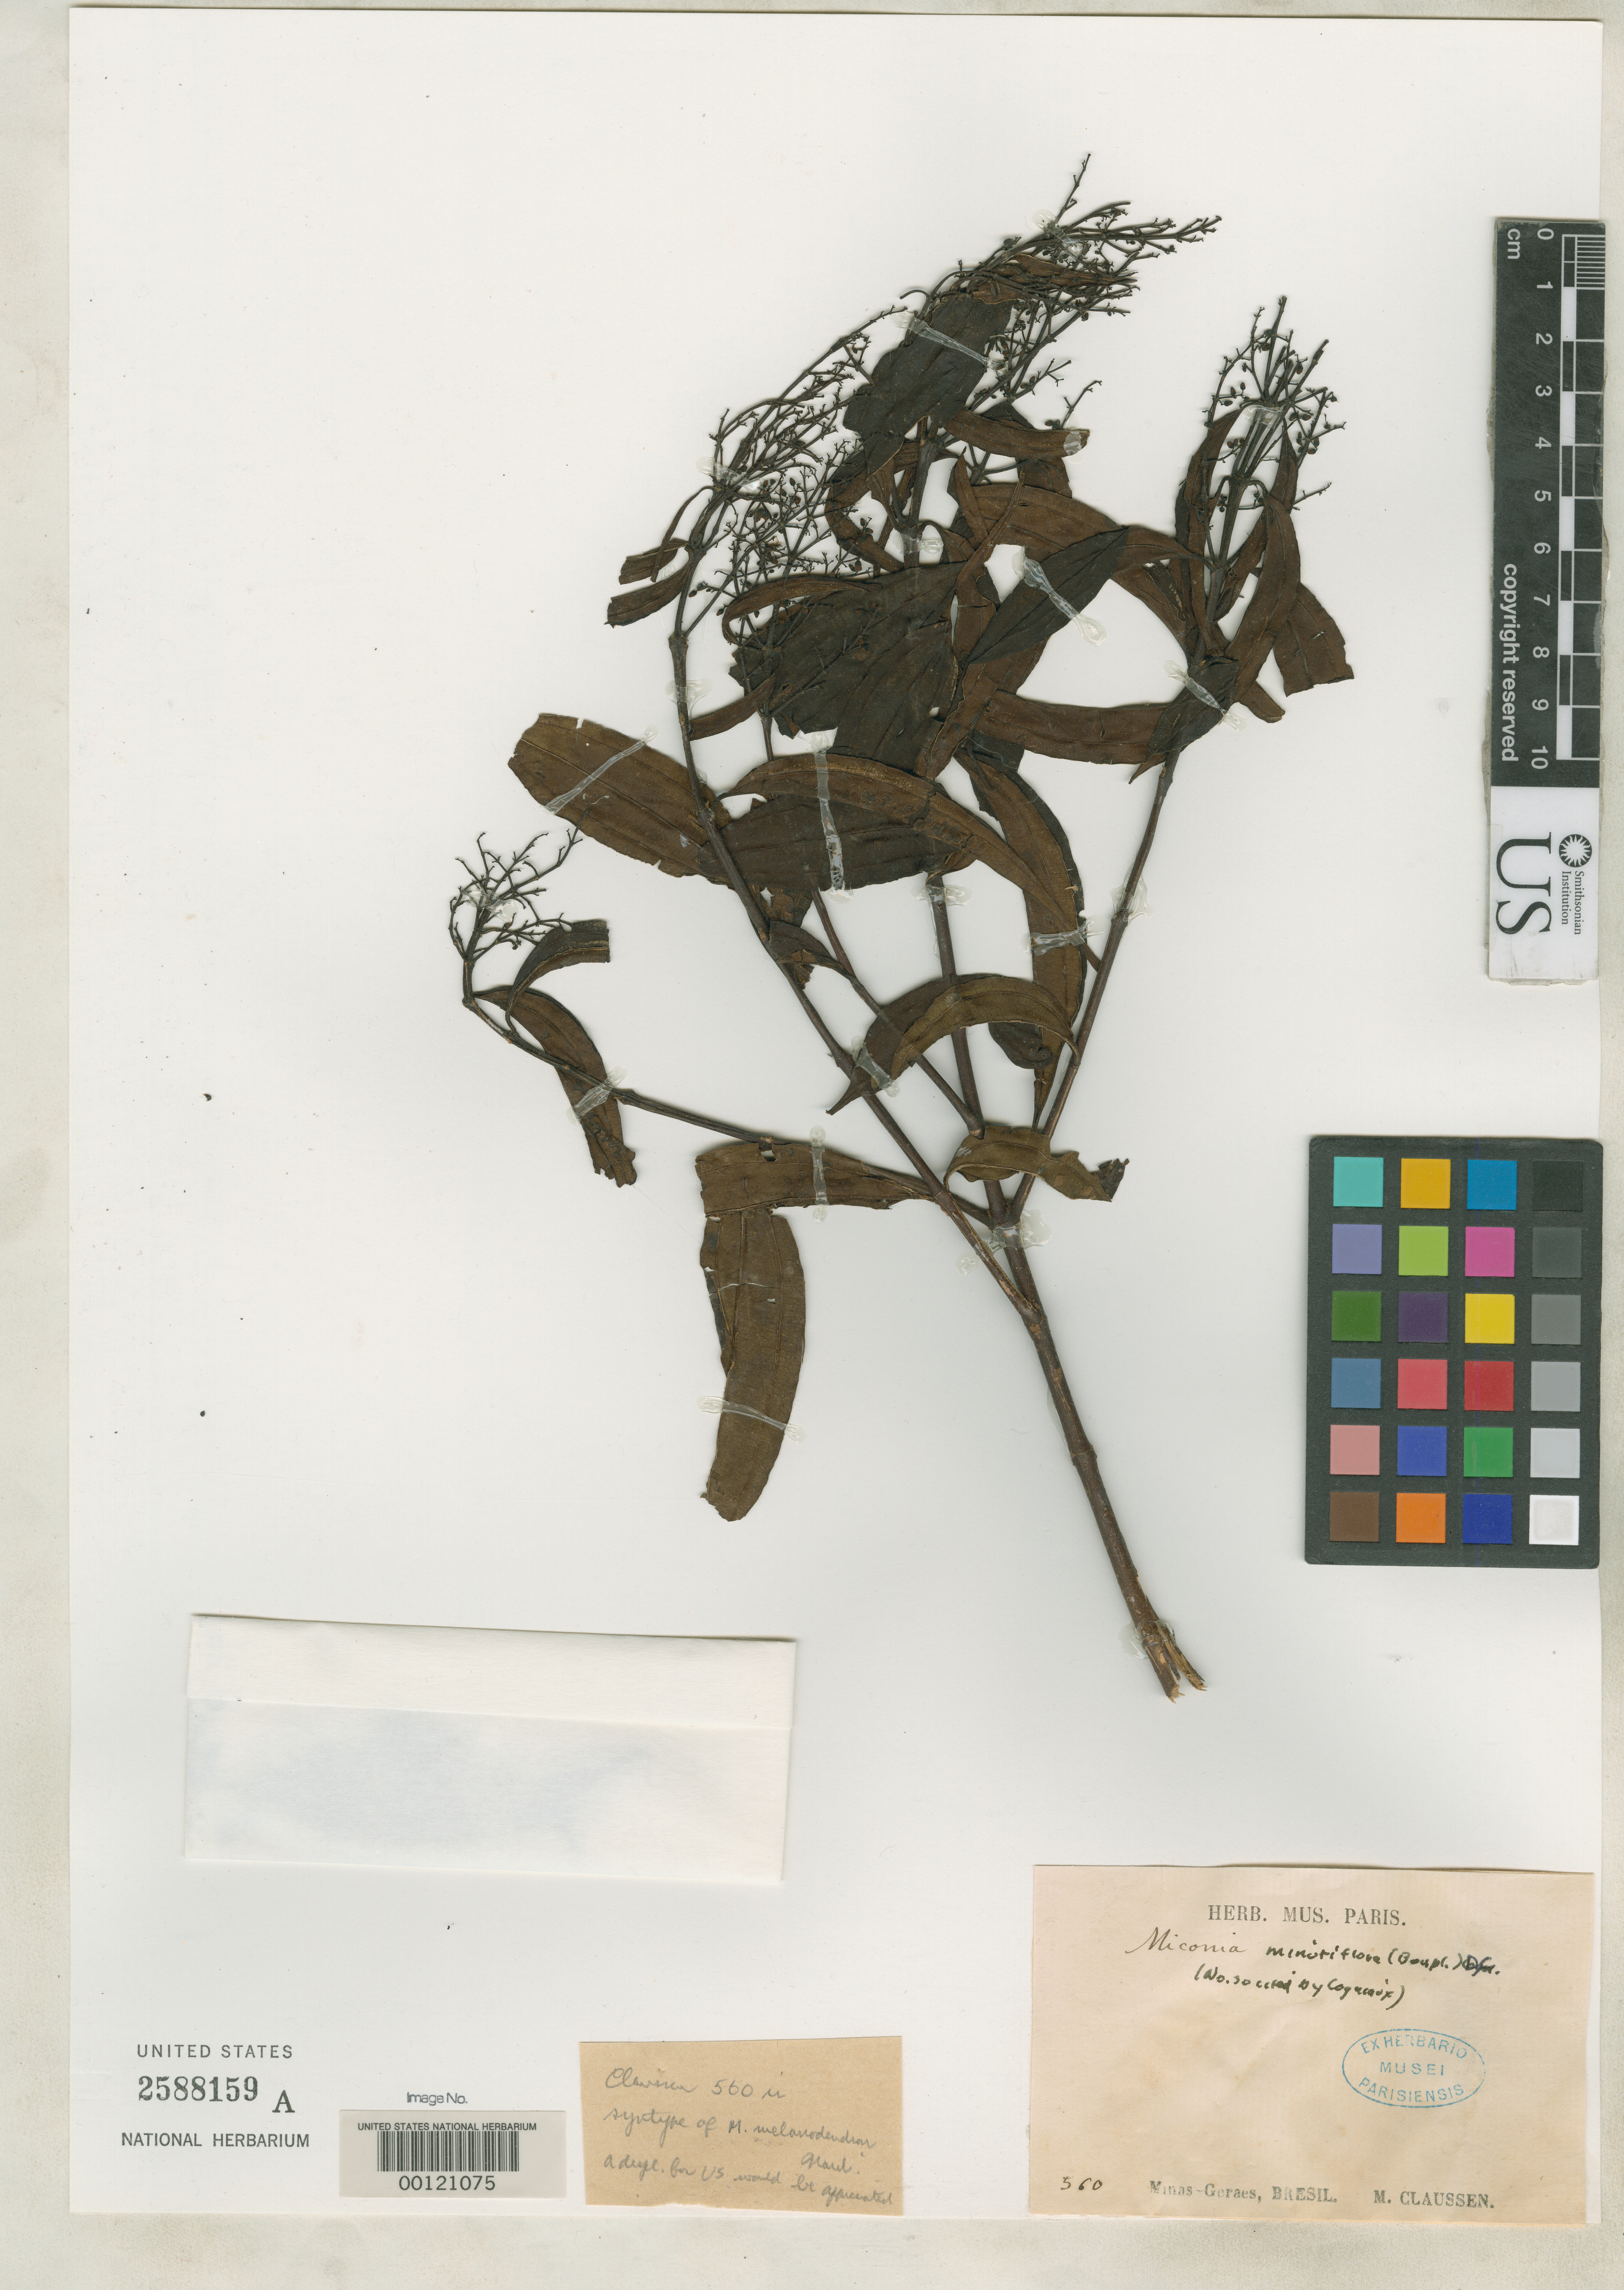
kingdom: Plantae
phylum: Tracheophyta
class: Magnoliopsida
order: Myrtales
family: Melastomataceae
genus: Miconia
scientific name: Miconia melanodendron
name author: Naudin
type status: Isosyntype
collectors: P. Claussen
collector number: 560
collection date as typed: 1834 to -- --- 1843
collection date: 1834/1843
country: Brazil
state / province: Minas Gerais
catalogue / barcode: US 2588159A